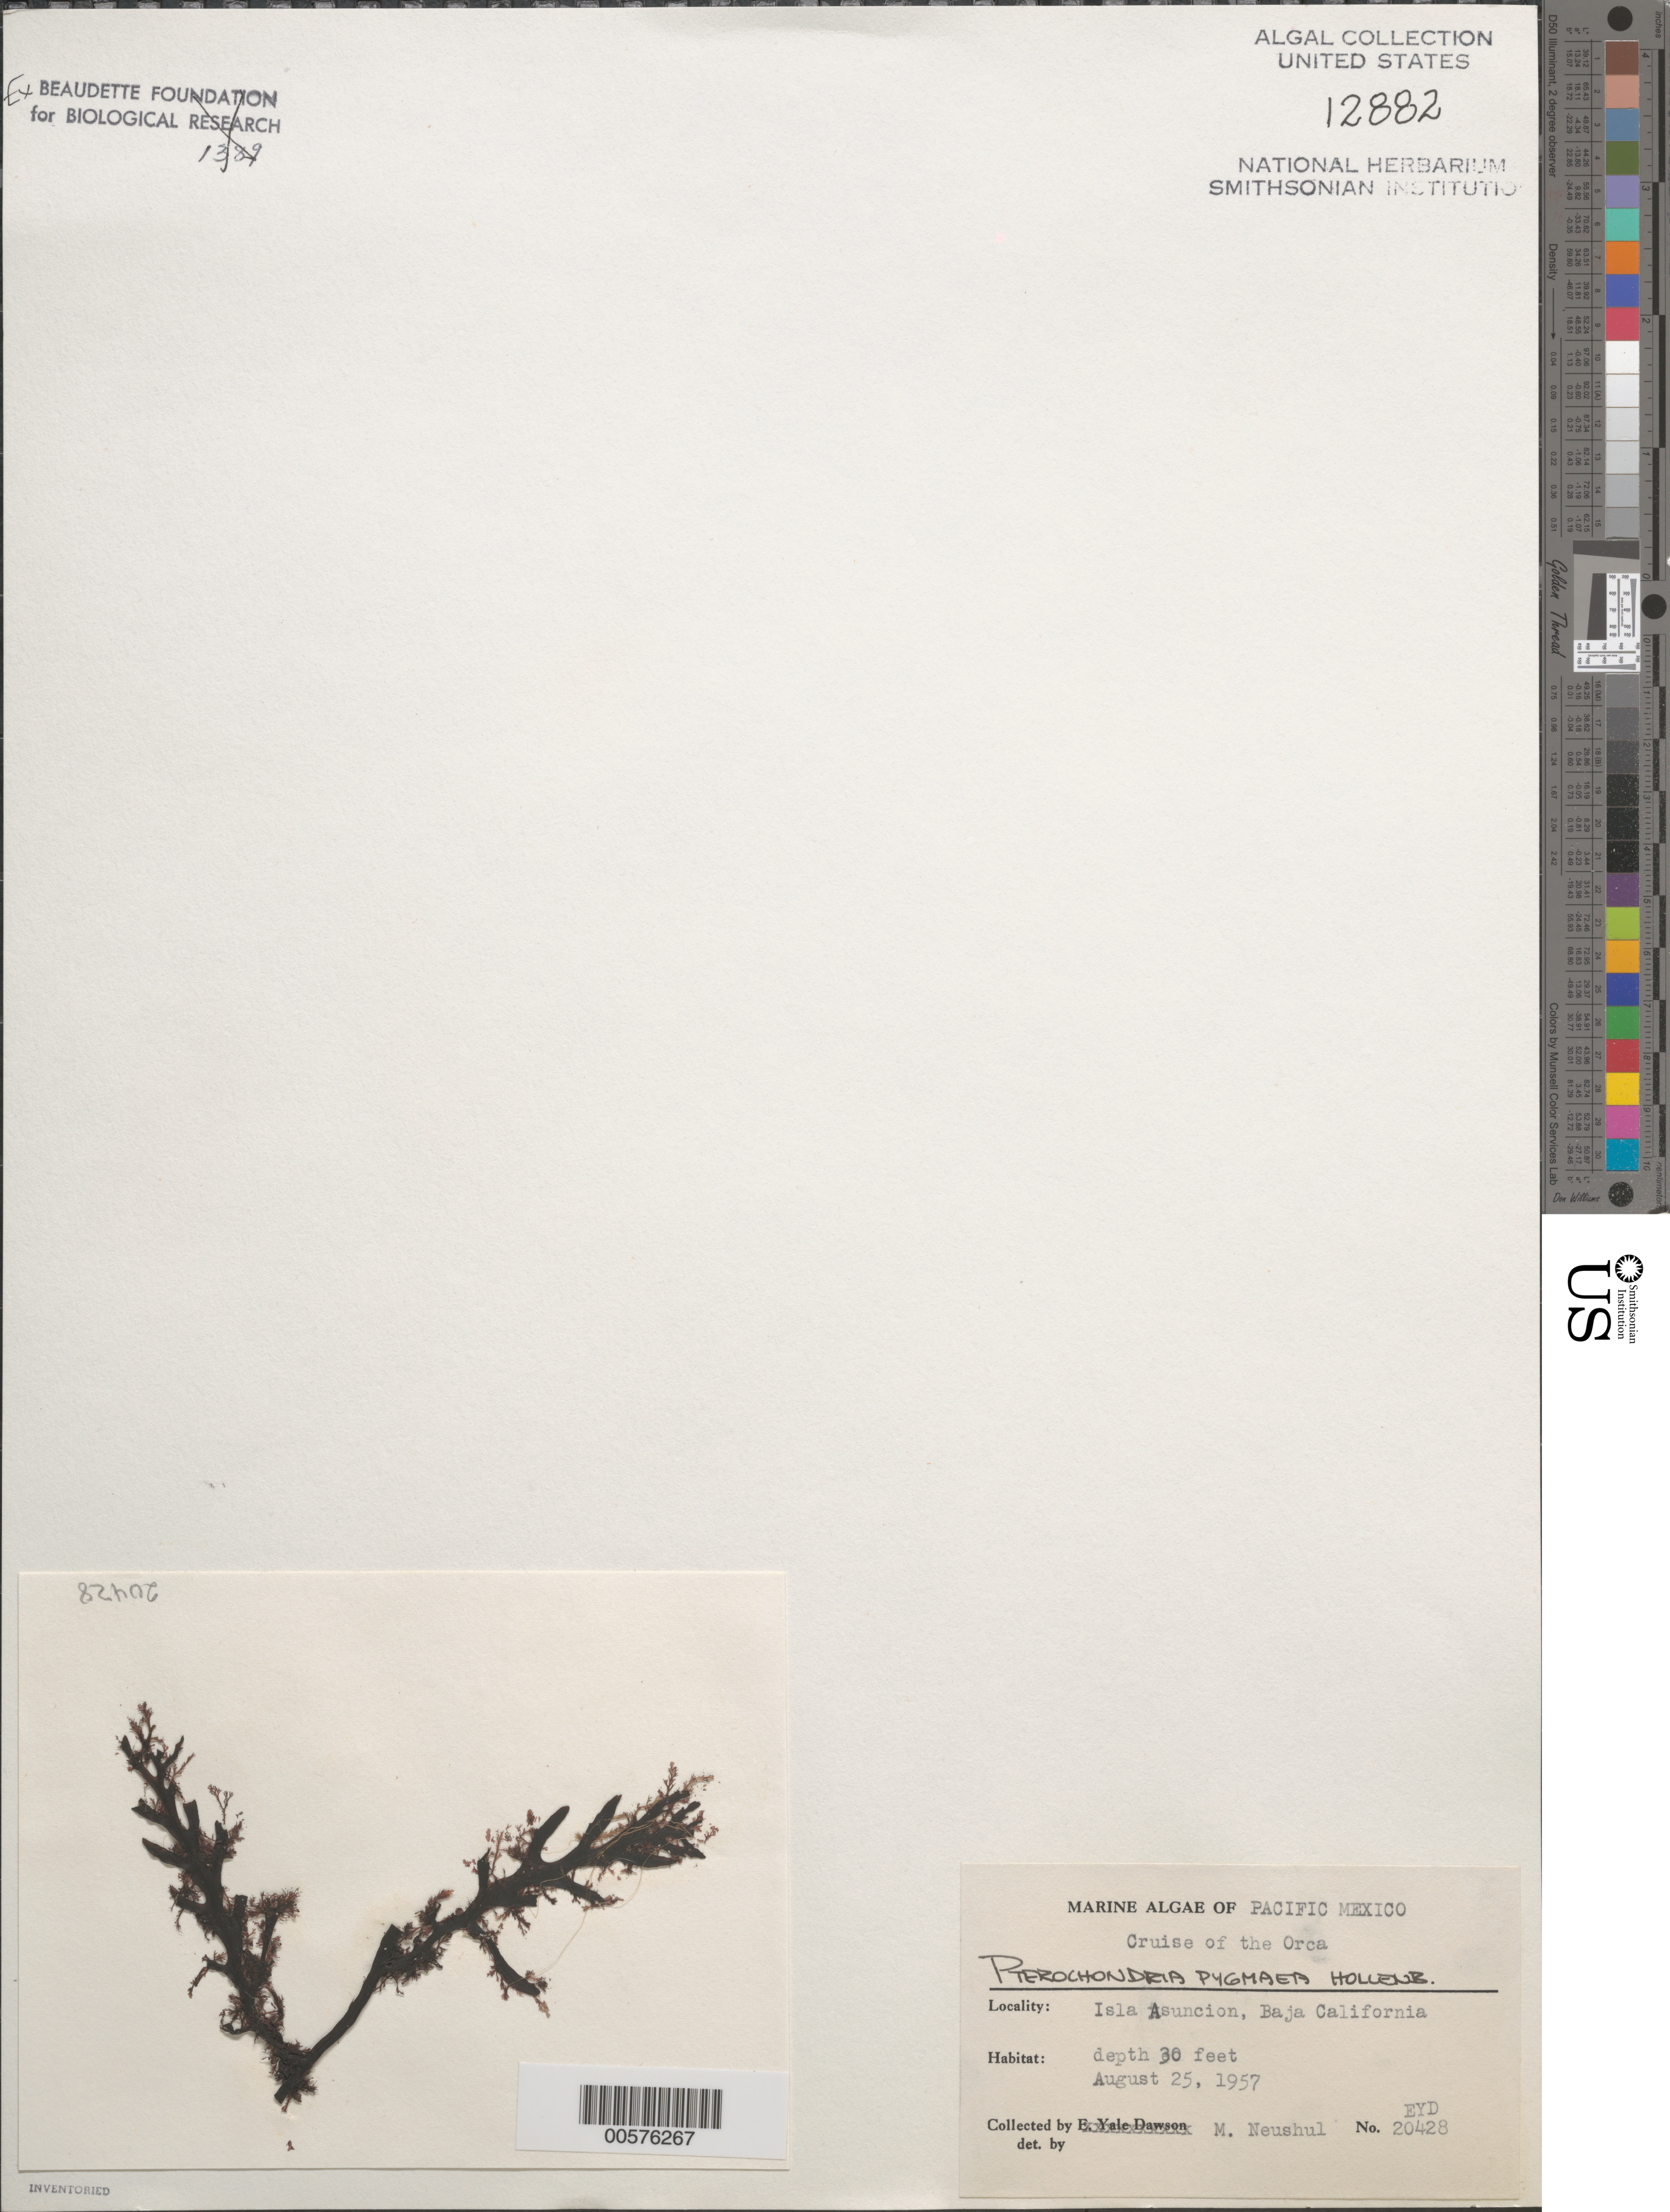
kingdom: Plantae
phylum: Rhodophyta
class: Florideophyceae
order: Ceramiales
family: Rhodomelaceae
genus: Pterochondria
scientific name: Pterochondria woodii var. pygmaea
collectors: M. Neushul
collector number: EYD 20428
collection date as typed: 25 Aug 1957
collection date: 1957-08-25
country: Mexico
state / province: Baja California Sur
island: Isla Asuncion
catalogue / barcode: US 12882